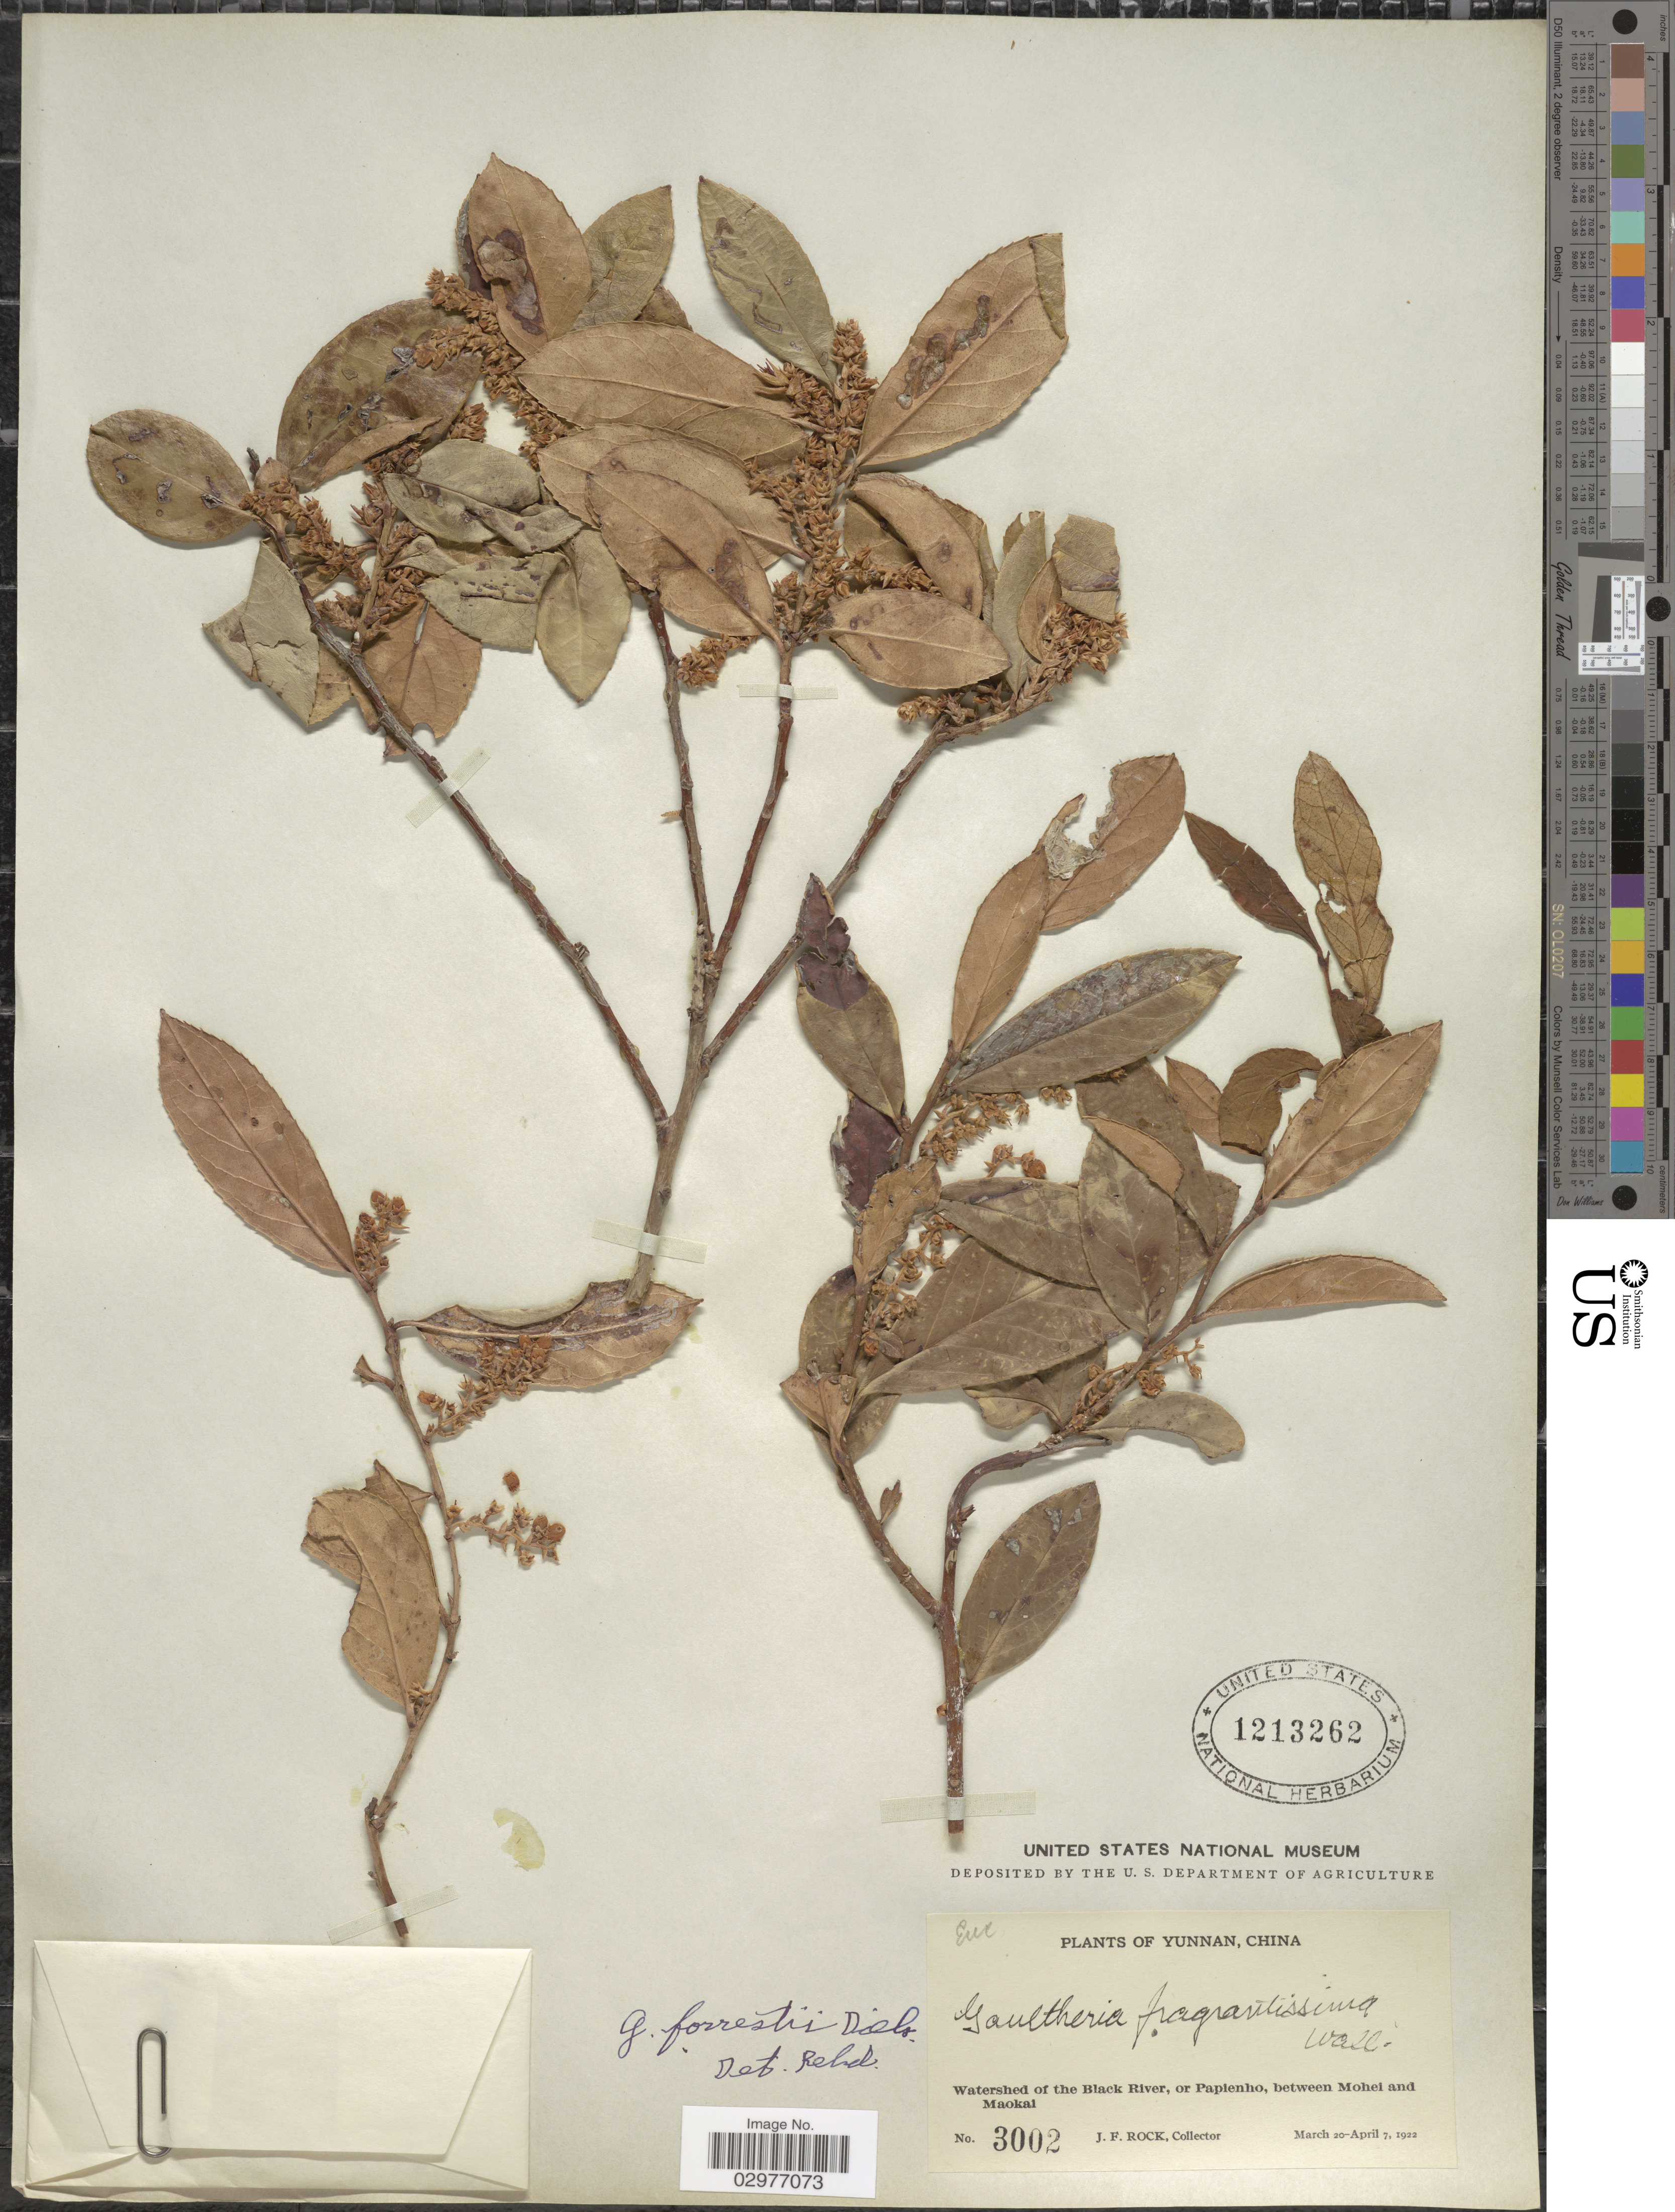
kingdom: Plantae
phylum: Tracheophyta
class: Magnoliopsida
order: Ericales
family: Ericaceae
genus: Gaultheria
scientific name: Gaultheria forrestii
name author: Diels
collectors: J. Rock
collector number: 3002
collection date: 1922-03-20/1922-04-07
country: China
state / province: Yunnan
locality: Watershed of the Black River, or Paplenho, between Mohei and Maokai.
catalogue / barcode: US 1213262